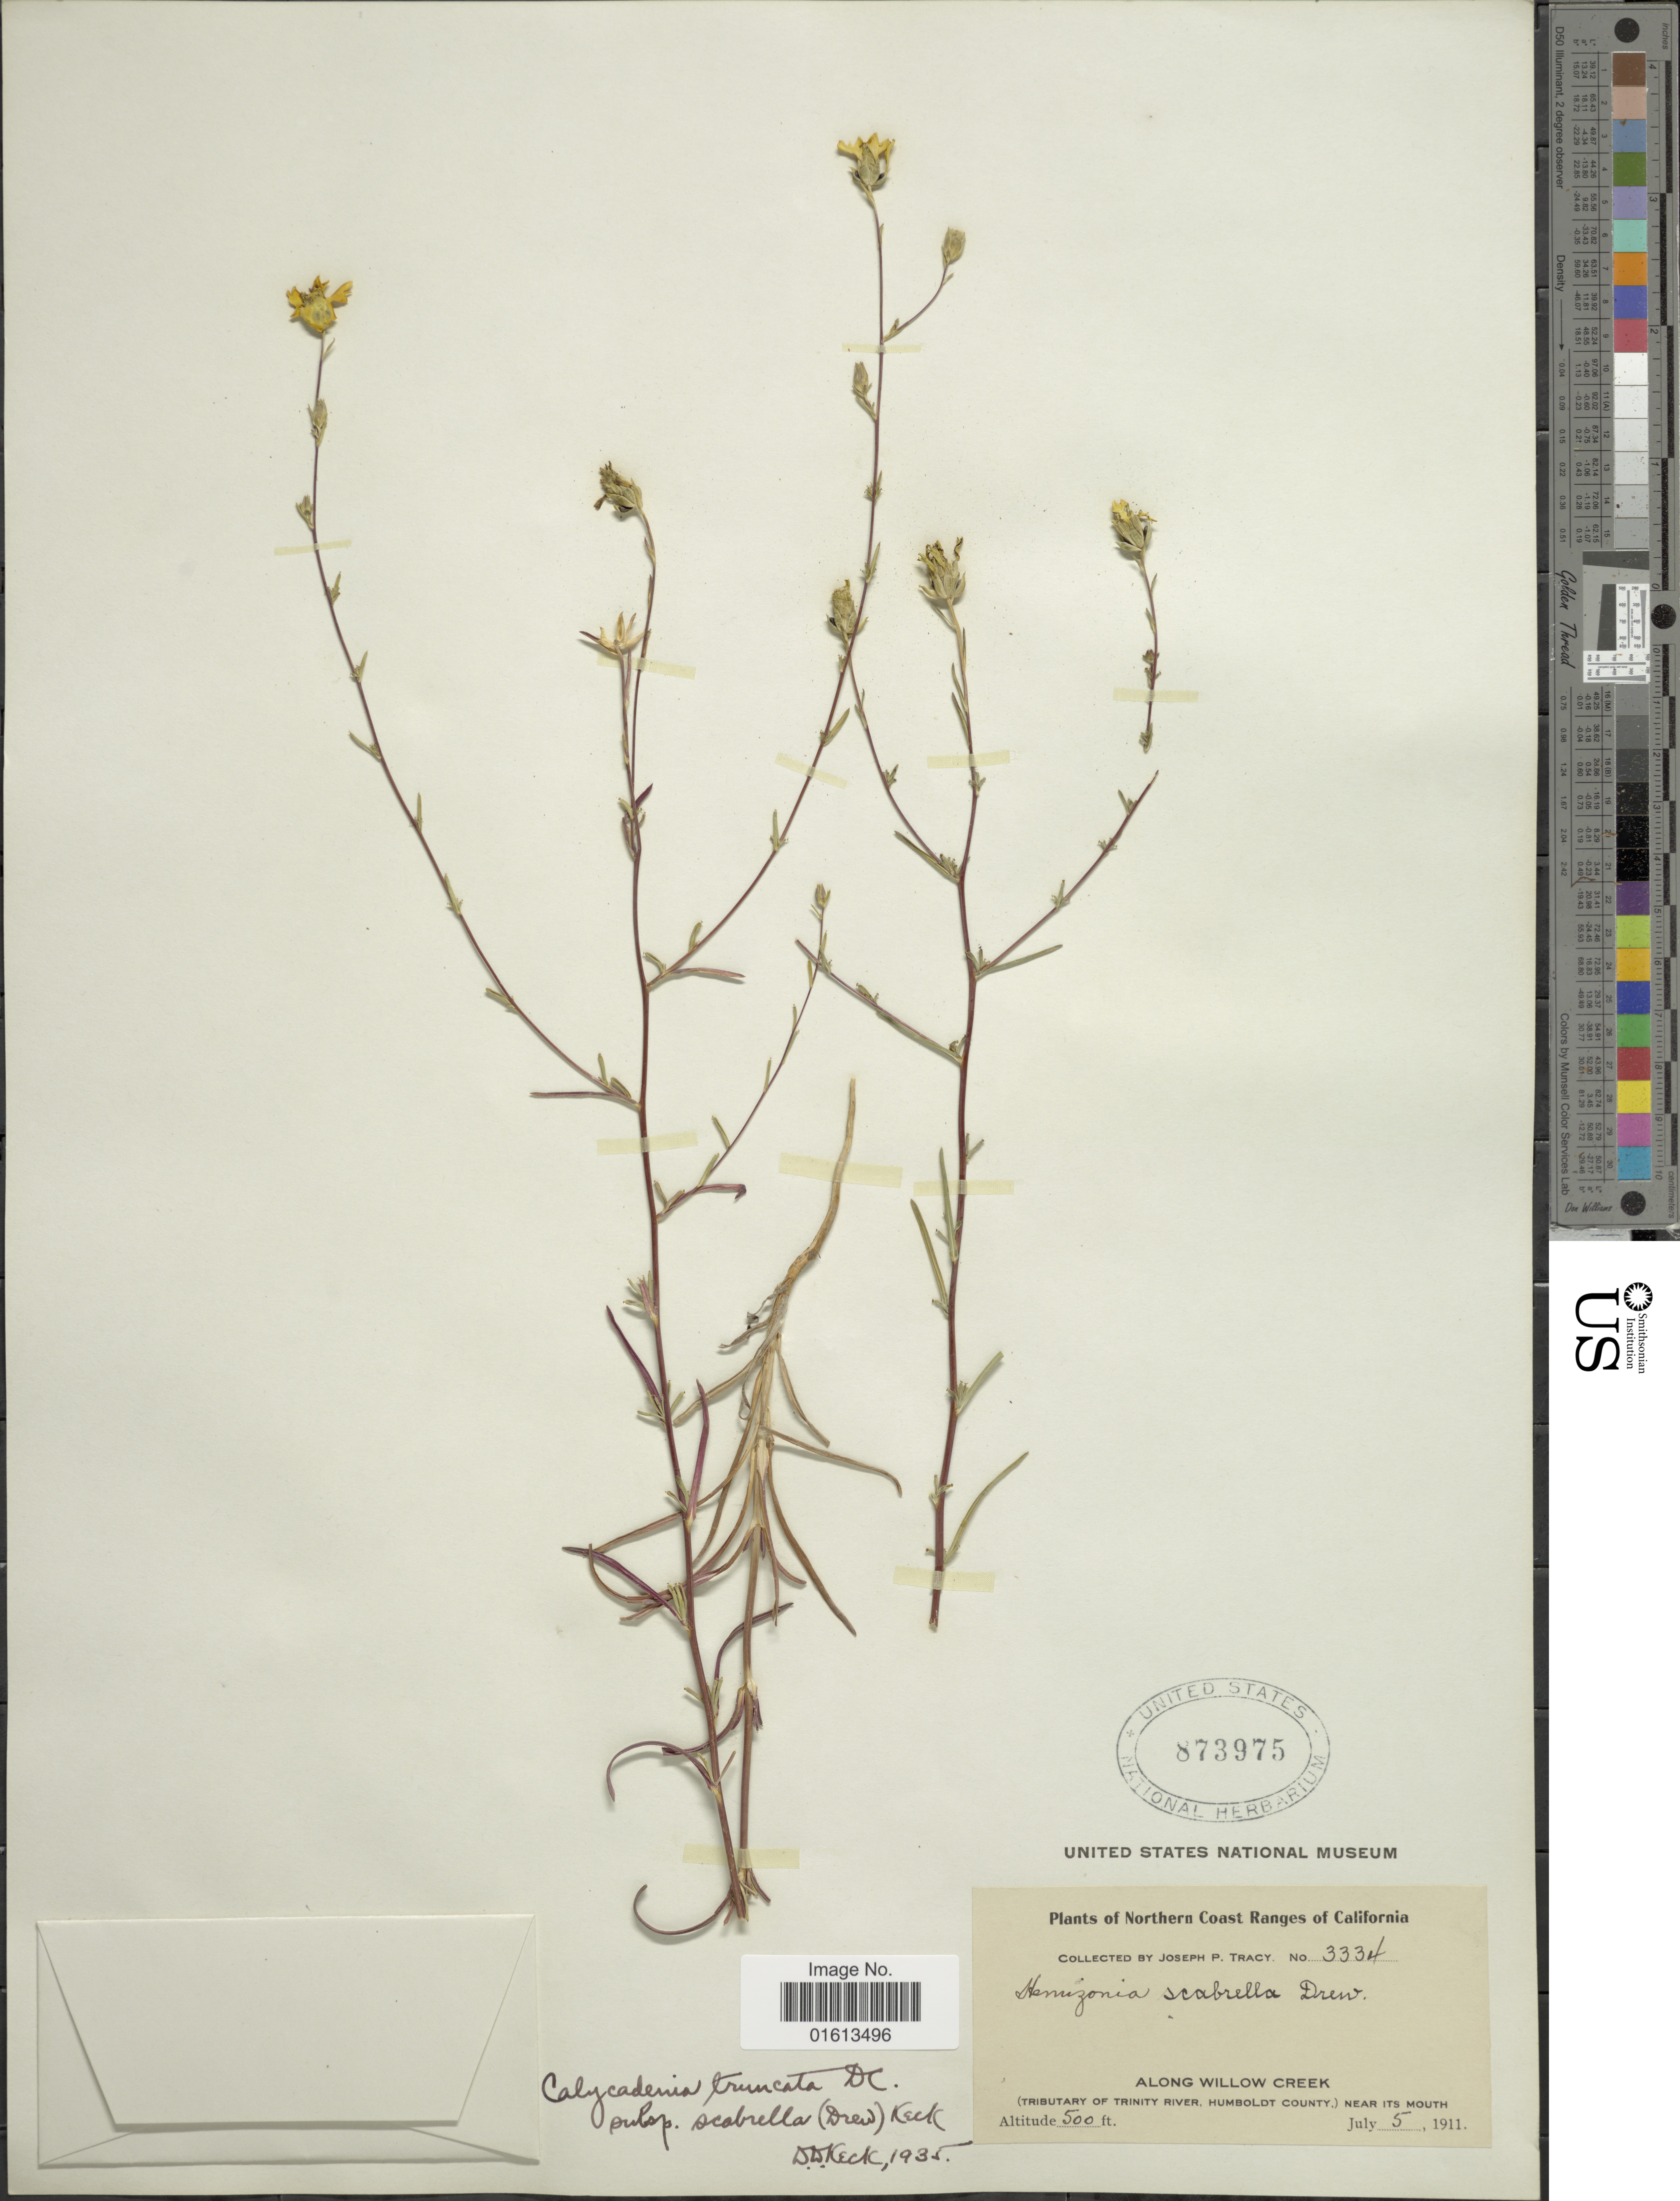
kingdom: Plantae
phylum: Tracheophyta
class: Magnoliopsida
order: Asterales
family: Asteraceae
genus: Calycadenia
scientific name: Calycadenia truncata subsp. scabrella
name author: (Drew) D.D. Keck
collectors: J. Tracy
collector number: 3334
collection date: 1911-07-05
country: United States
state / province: California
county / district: Humboldt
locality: Northern Coast Ranges of California, along Willow Creek (Tributary of Trinity River, Humboldt County), near its Mouth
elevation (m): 152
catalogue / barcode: US 873975